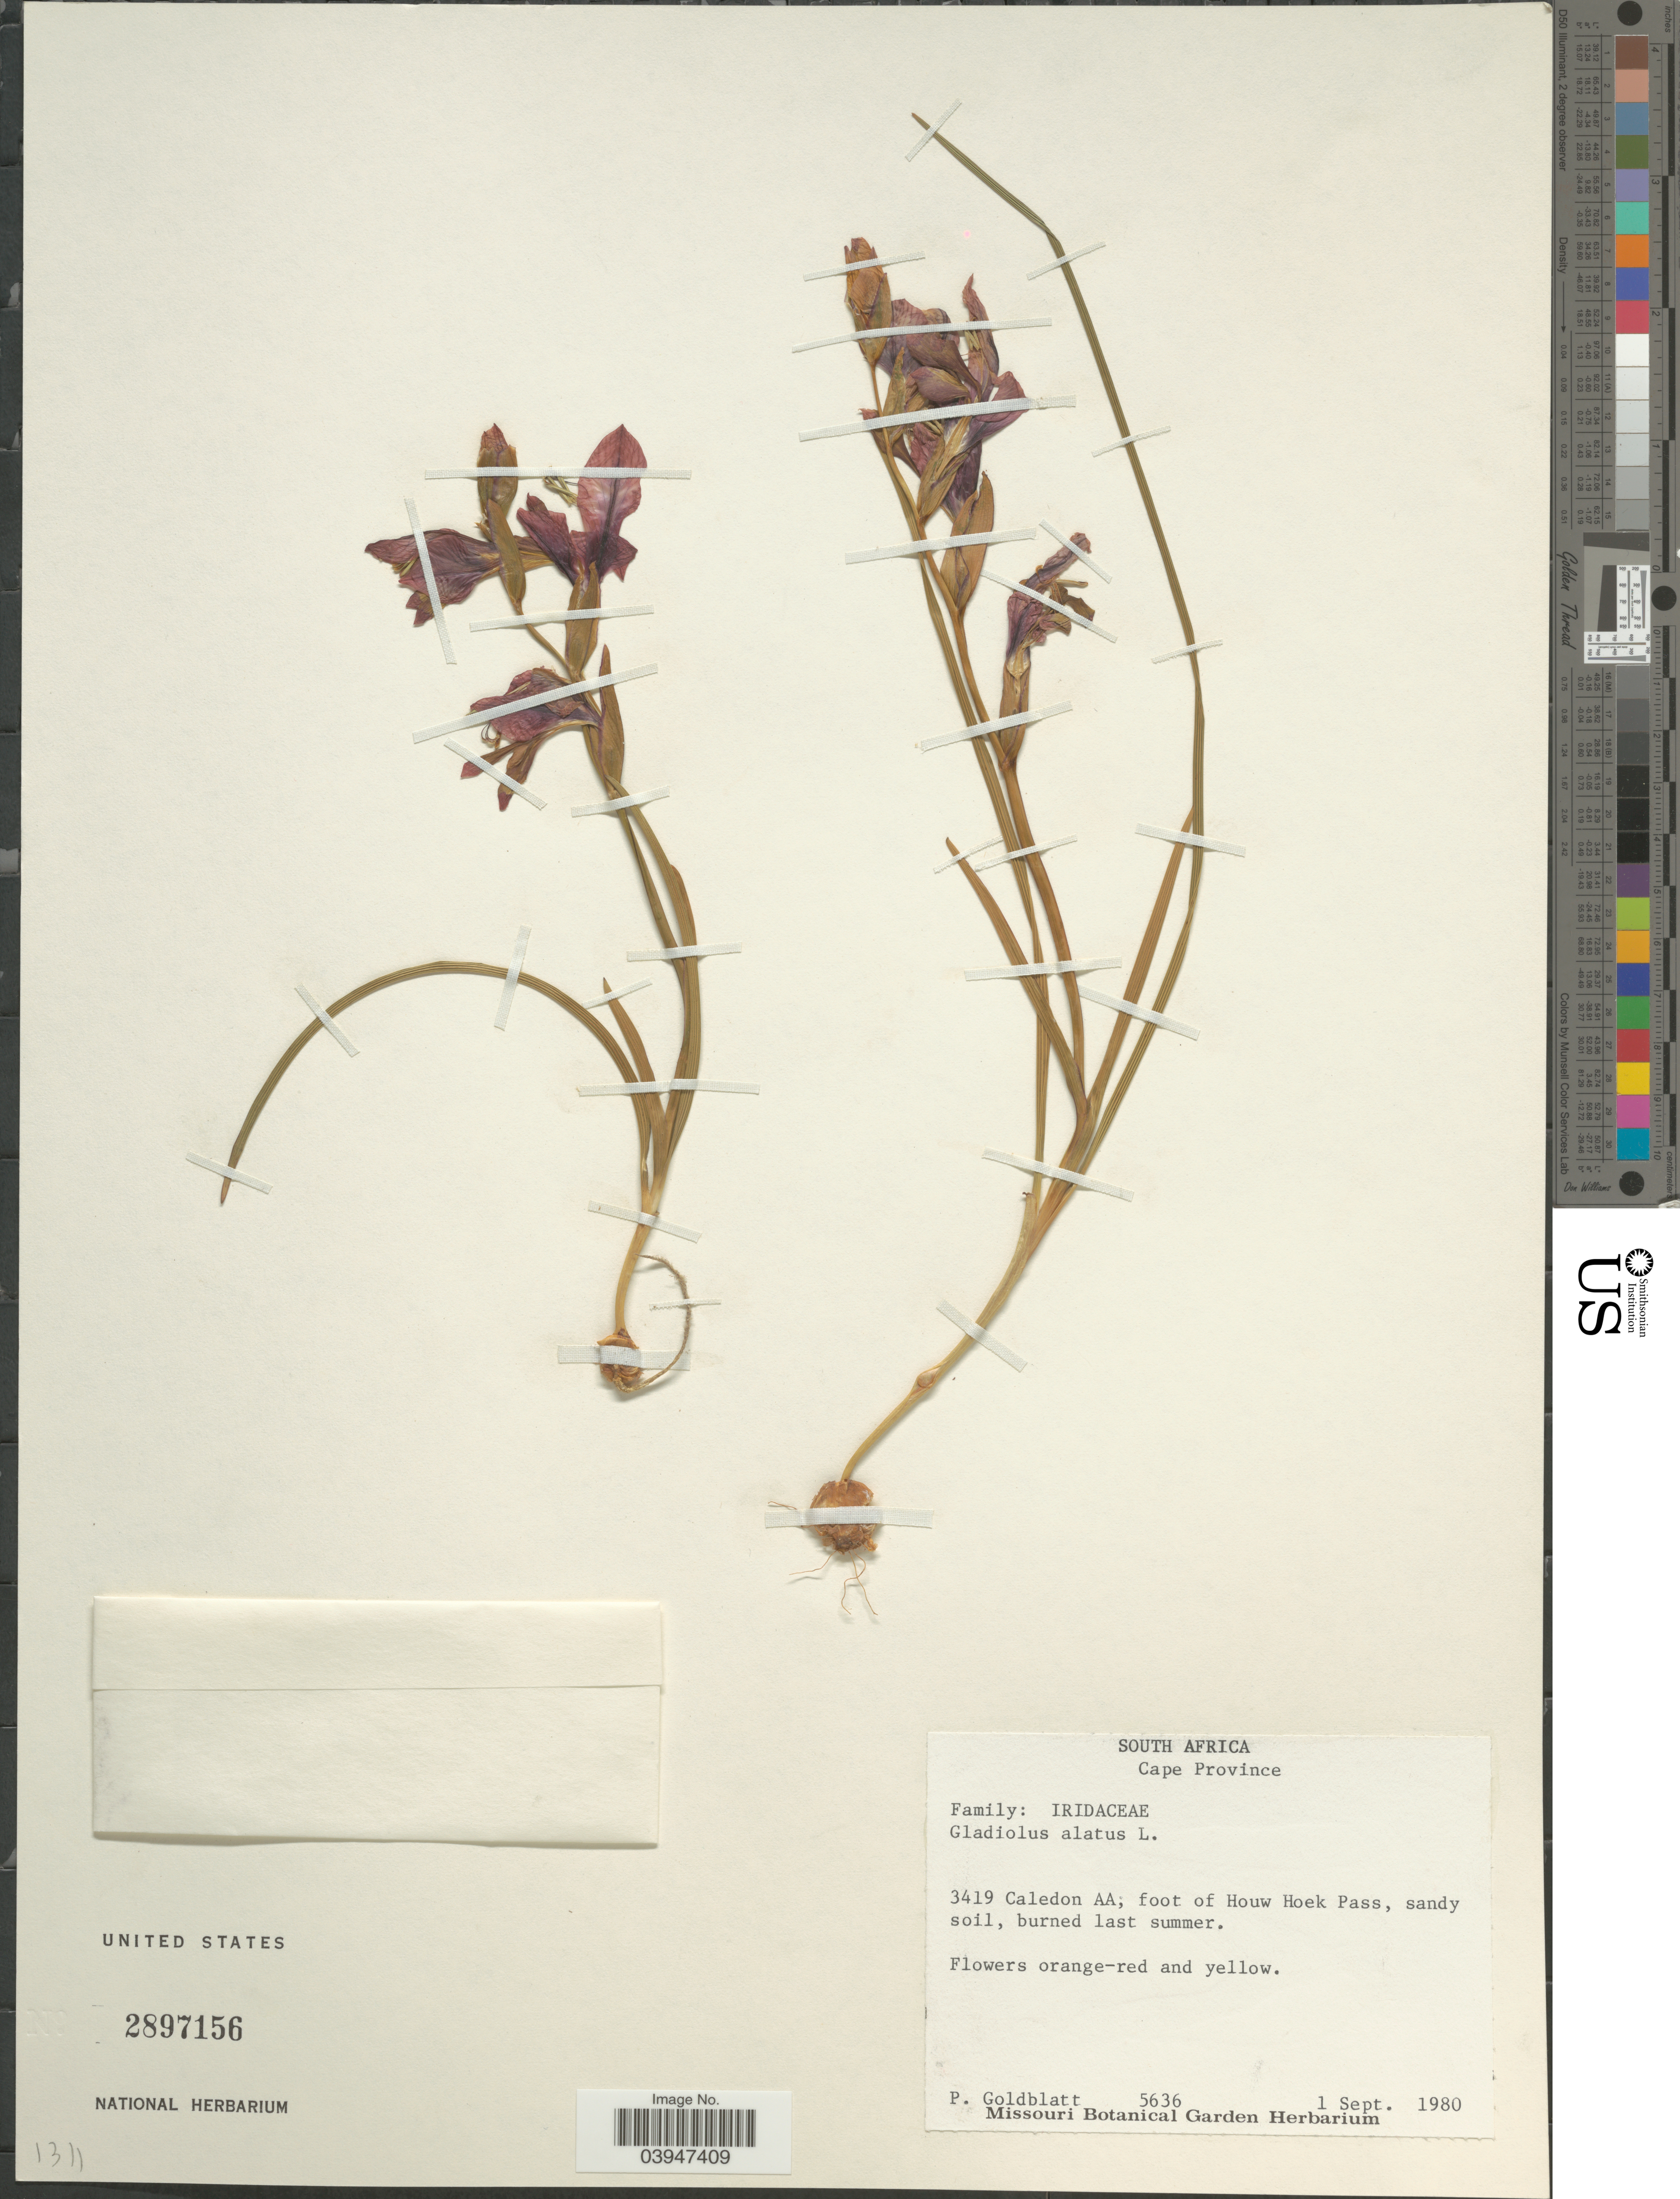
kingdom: Plantae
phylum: Tracheophyta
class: Liliopsida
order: Asparagales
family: Iridaceae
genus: Gladiolus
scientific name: Gladiolus alatus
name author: L.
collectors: P. Goldblatt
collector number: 5636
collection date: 1980-09-01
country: South Africa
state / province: Western Cape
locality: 3419 Caledon AA; foot of Houw Hoek Pass, sandy soil, burned last summer.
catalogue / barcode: US 2897156